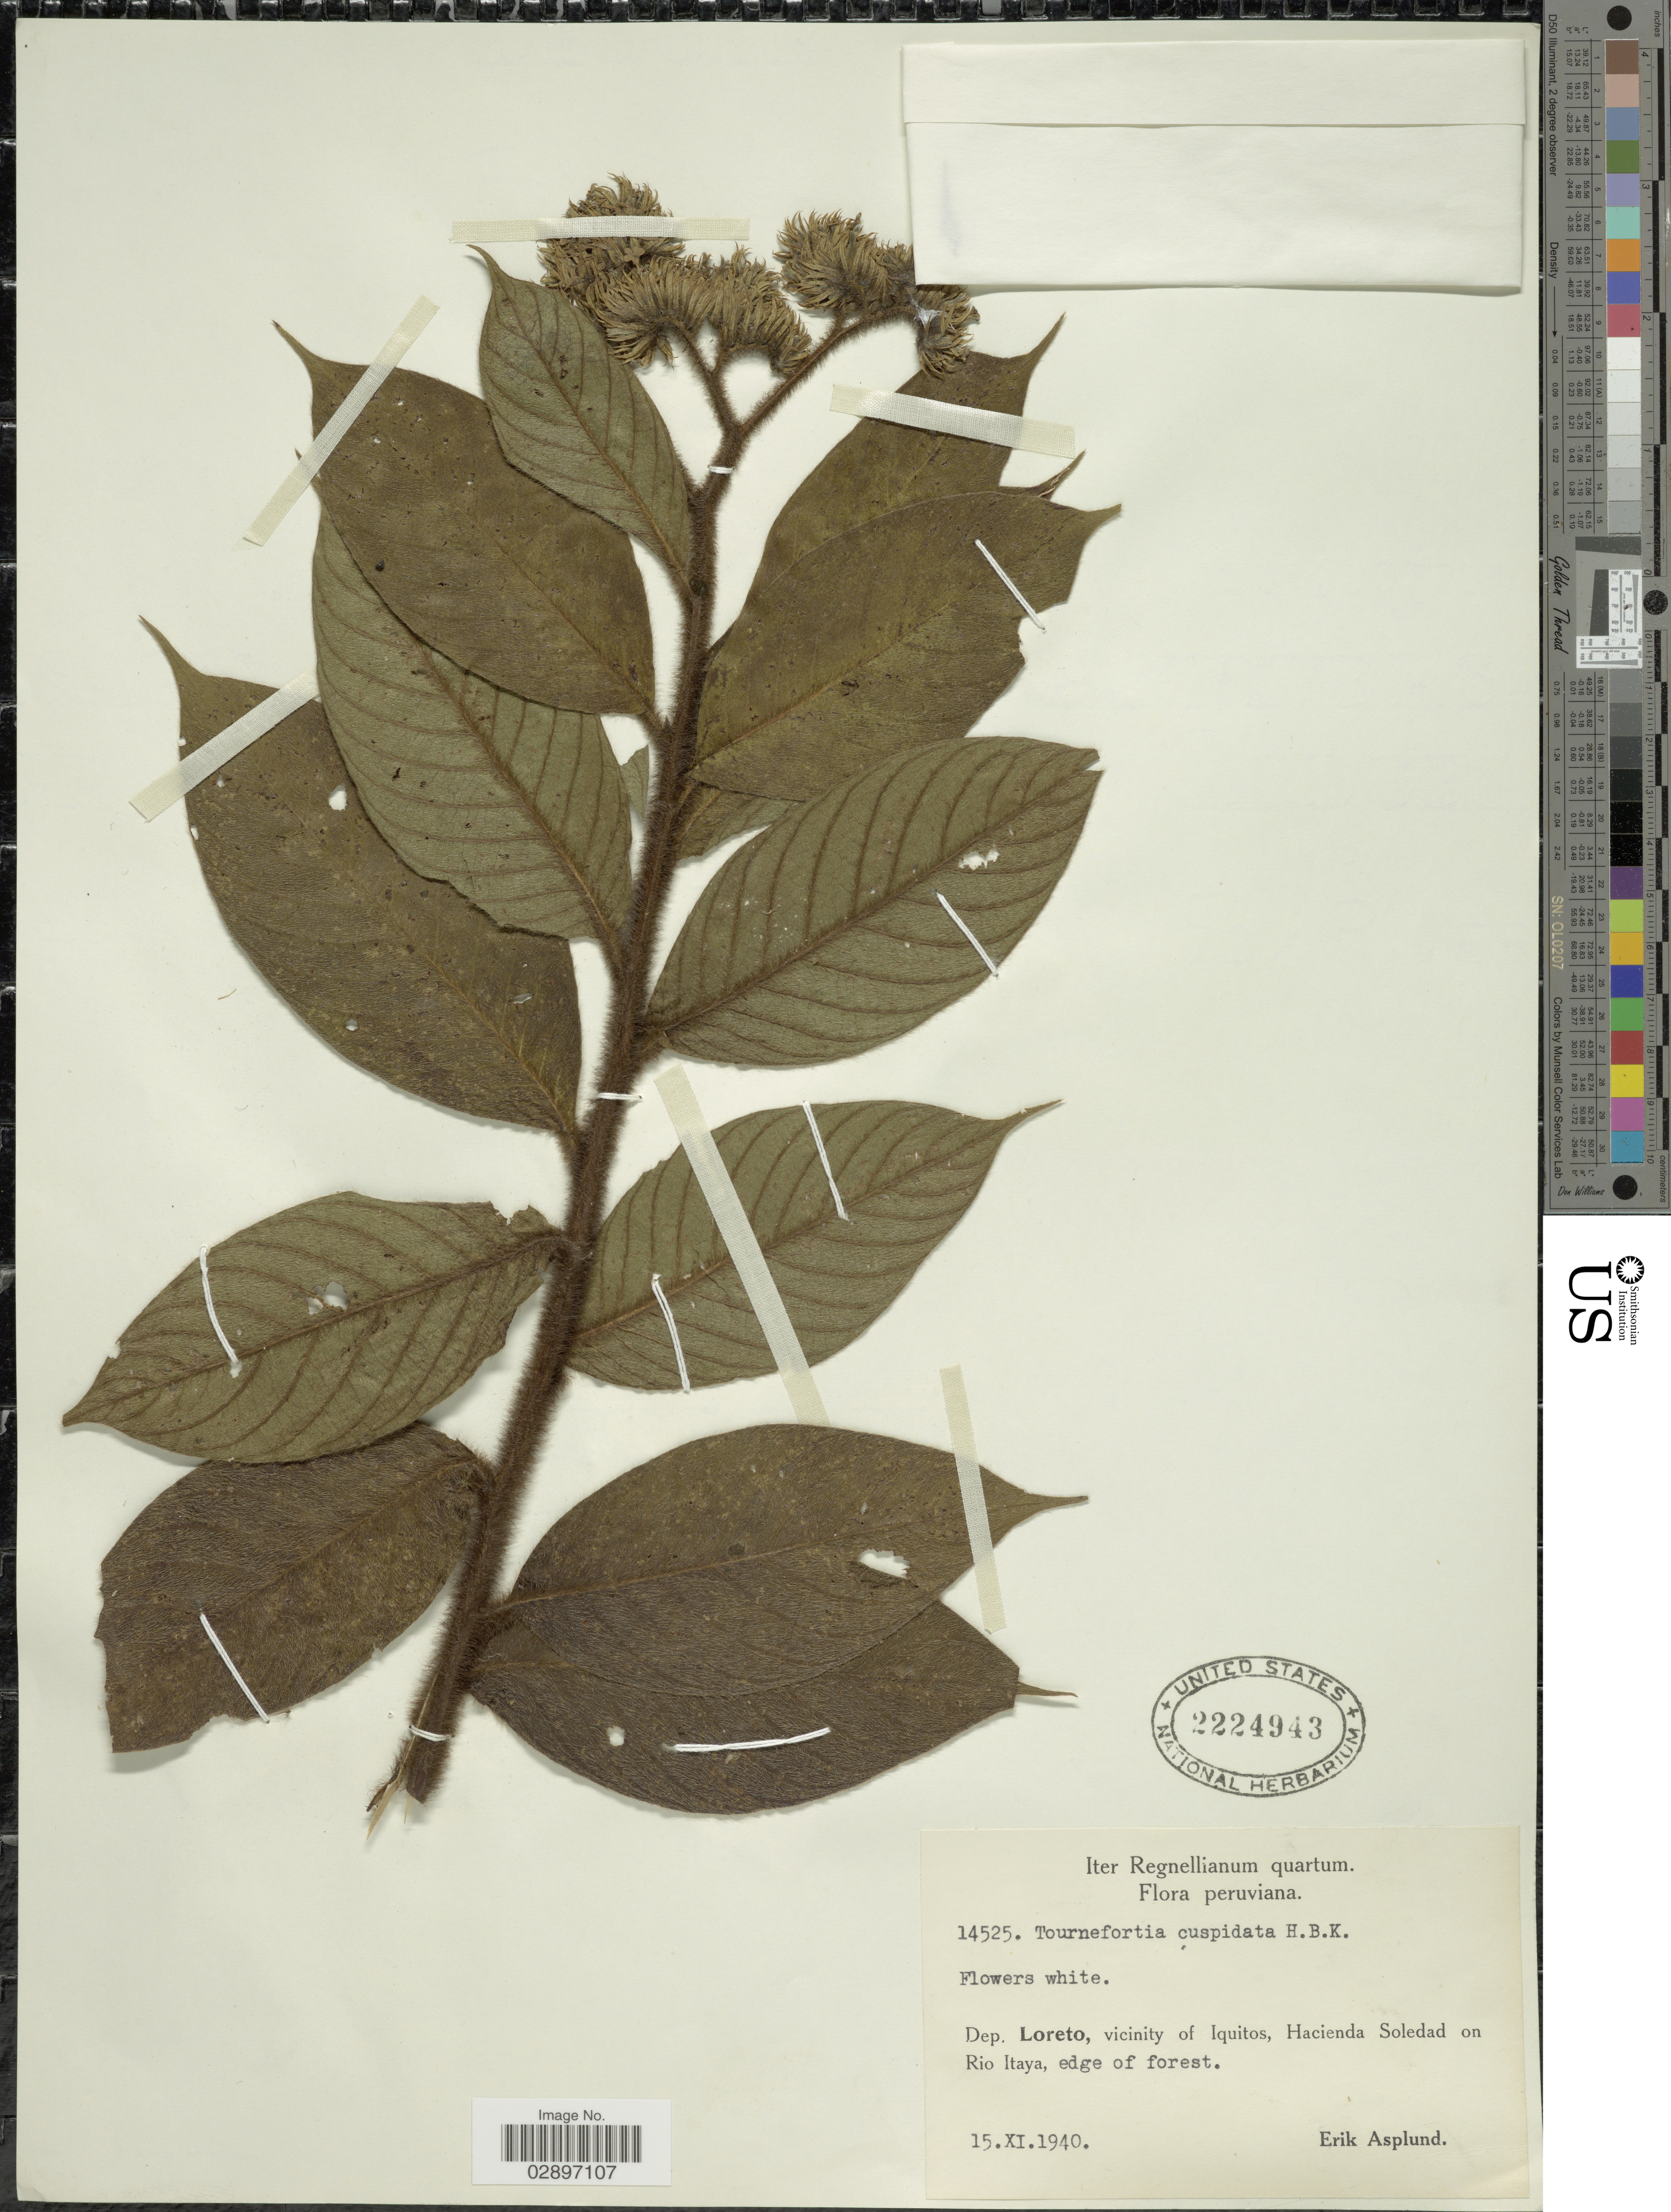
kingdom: Plantae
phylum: Tracheophyta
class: Magnoliopsida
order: Boraginales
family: Heliotropiaceae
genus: Tournefortia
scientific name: Tournefortia cuspidata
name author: Kunth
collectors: E. Asplund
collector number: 14525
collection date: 1940-11-15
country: Peru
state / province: Loreto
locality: Dep. Loreto, vicinity of Iquitos, Hacienda Soledad on Rio Itaya, edge of forest.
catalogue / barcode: US 2224943